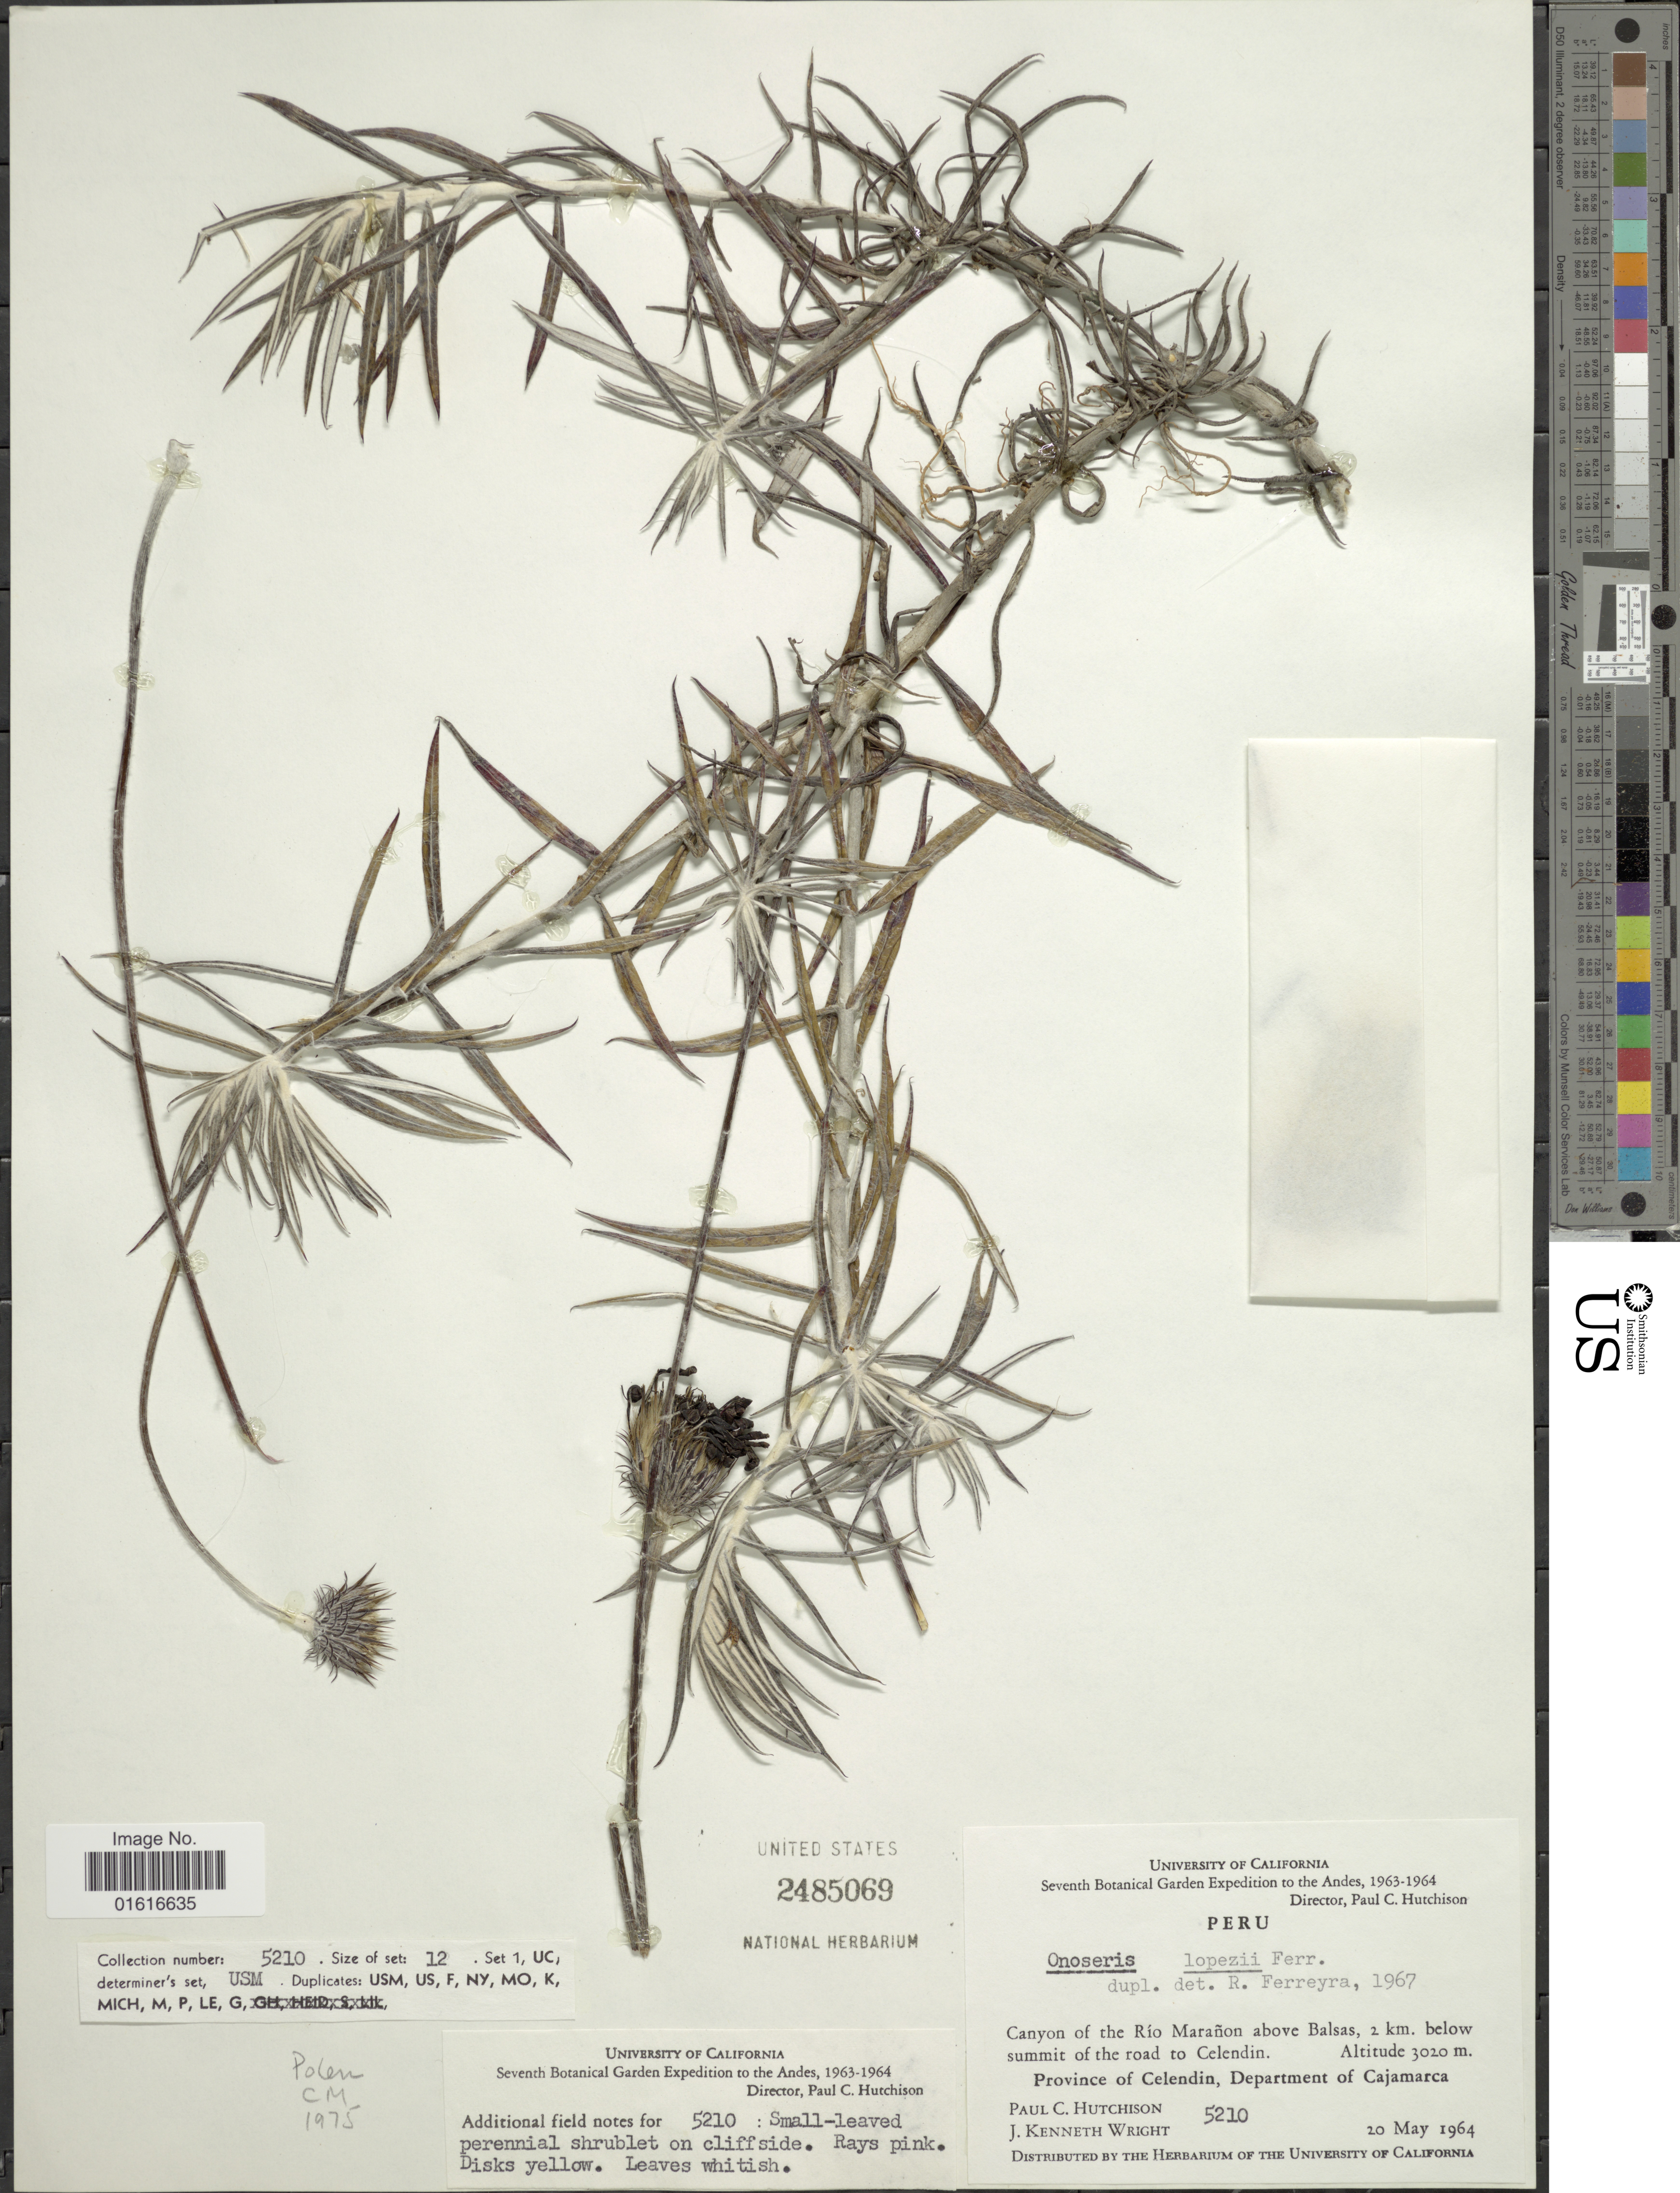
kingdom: Plantae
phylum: Tracheophyta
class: Magnoliopsida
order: Asterales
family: Asteraceae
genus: Onoseris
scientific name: Onoseris lopezii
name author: Ferreyra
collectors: P. C. Hutchison & J. K. Wright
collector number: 5210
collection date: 1964-05-20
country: Peru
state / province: Cajamarca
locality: Canyon of the Rio Maranon above Balsas, 2 km below summit of the road to Celendin. Province of Celendin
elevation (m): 3020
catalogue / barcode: US 2485069